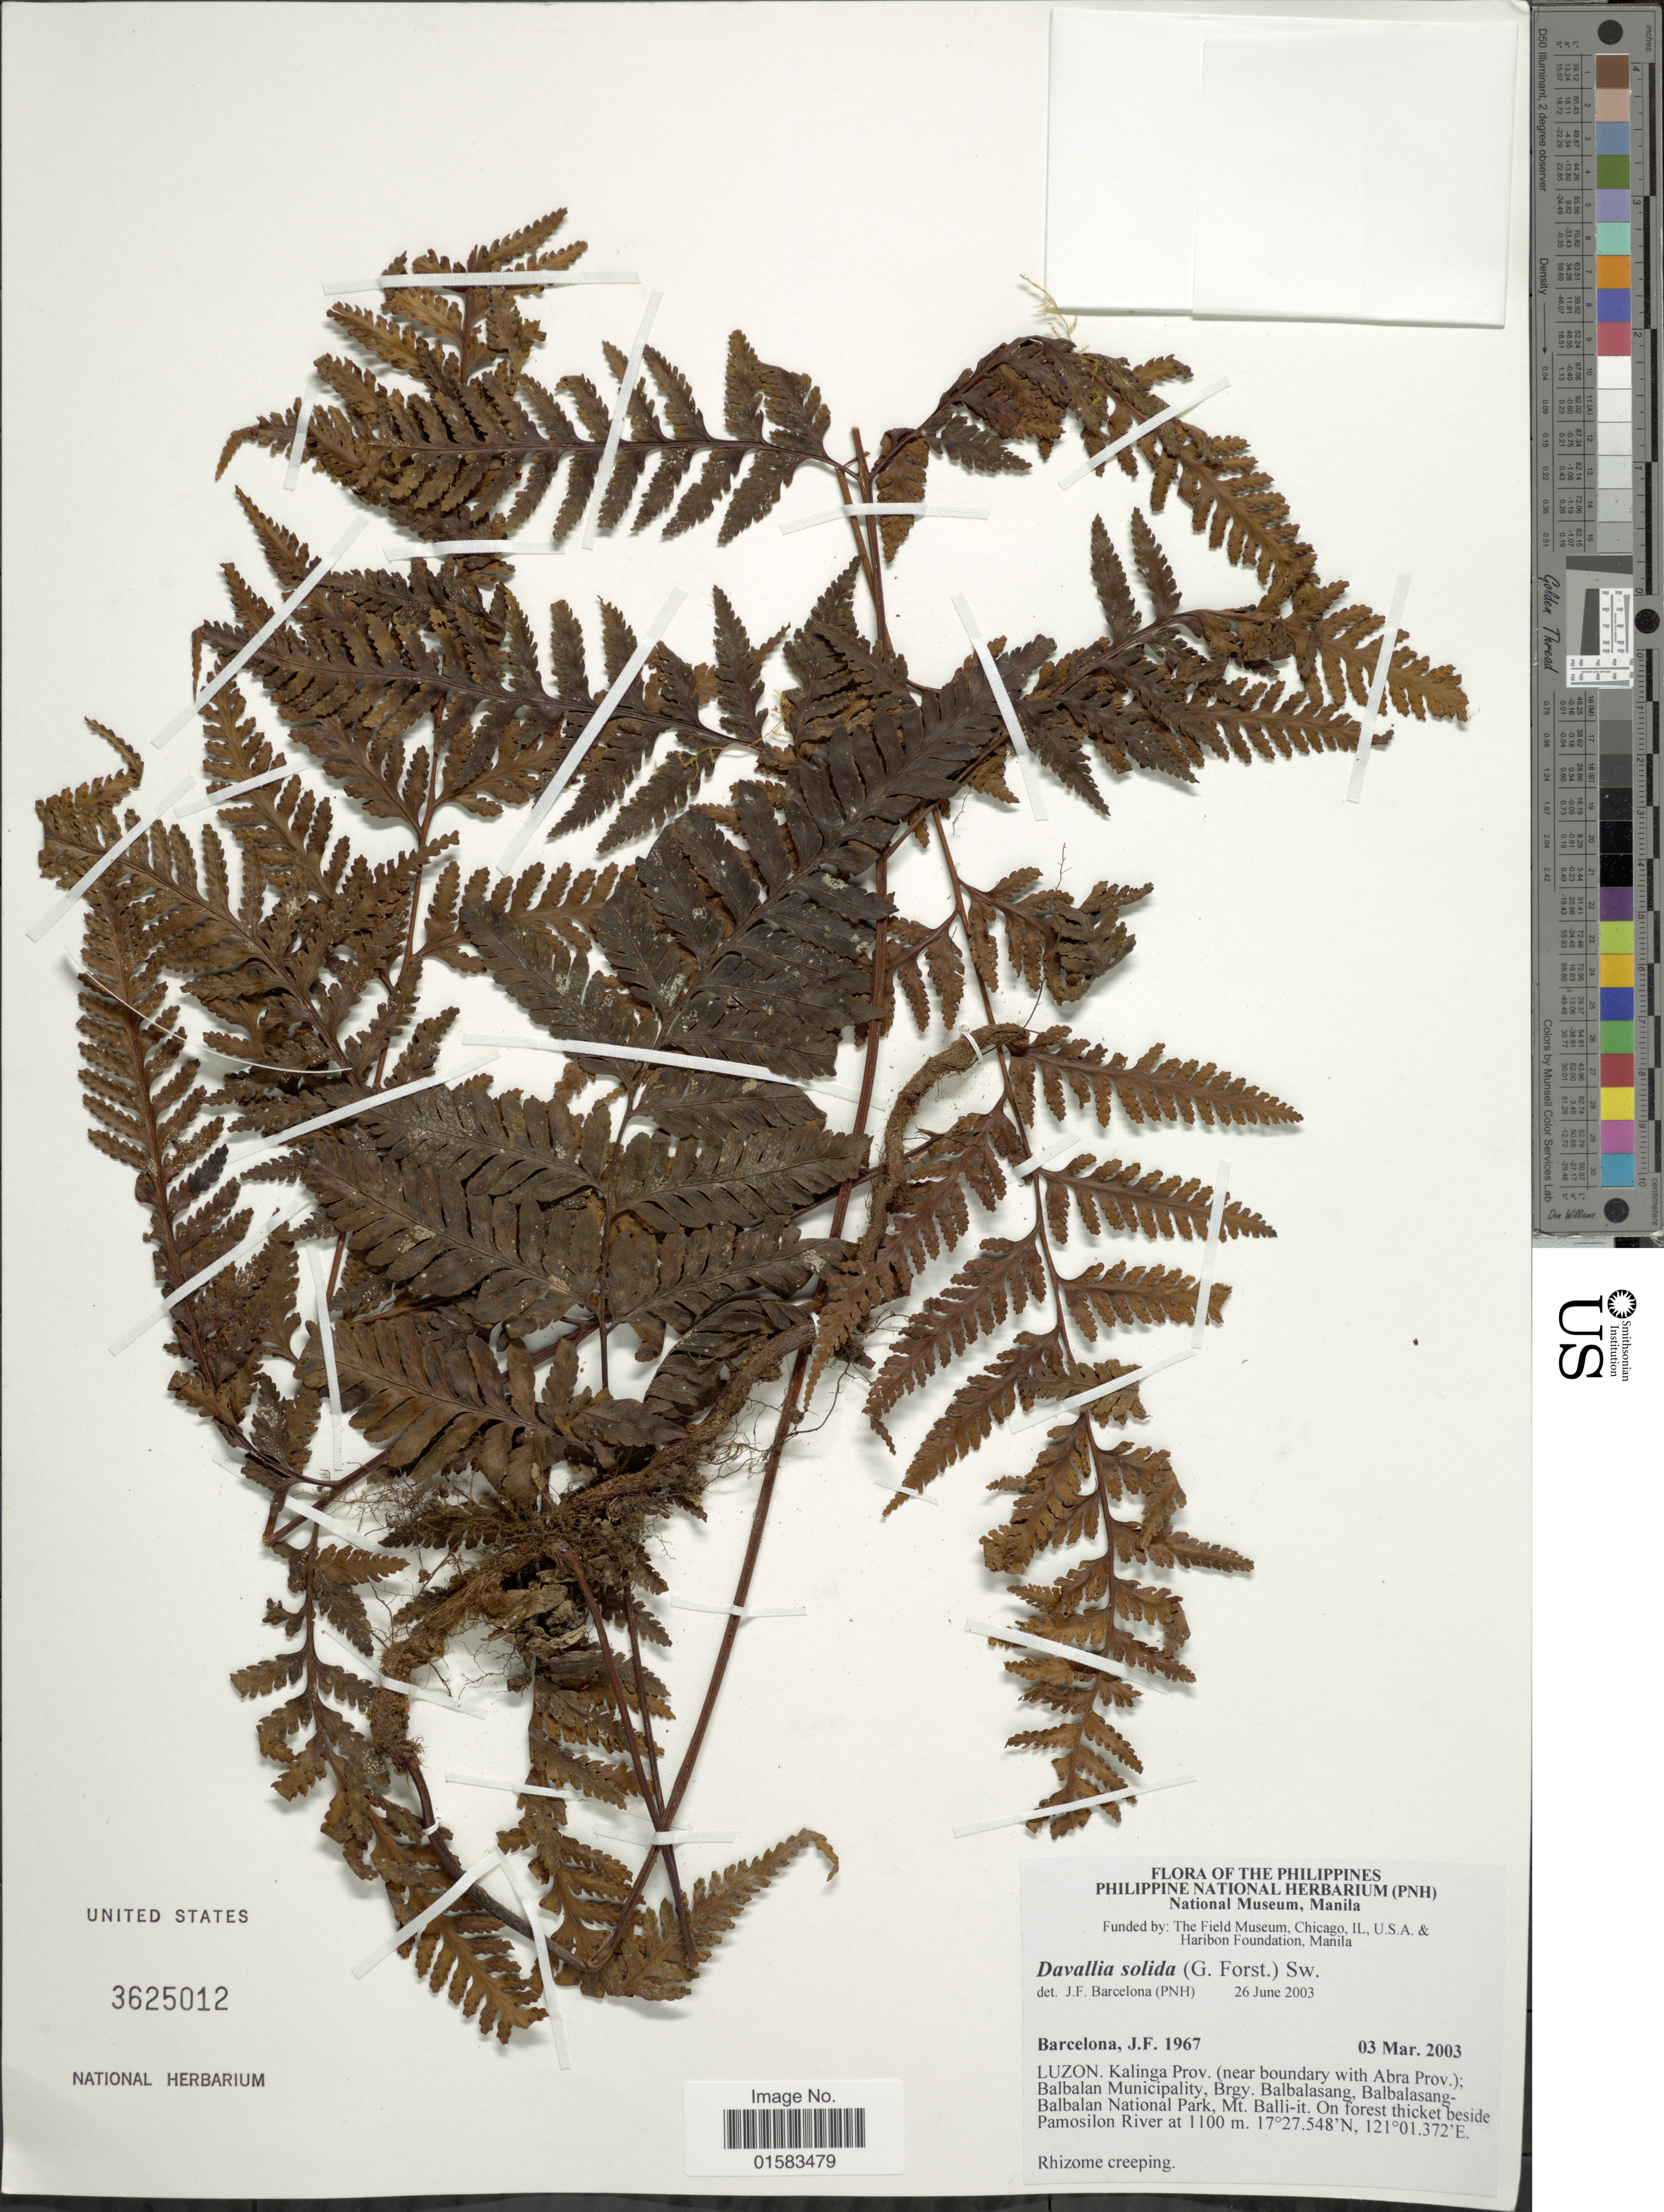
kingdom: Plantae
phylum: Tracheophyta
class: Polypodiopsida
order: Polypodiales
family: Davalliaceae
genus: Davallia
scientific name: Davallia solida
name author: (G. Forst.) Sw.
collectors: J. F. Barcelona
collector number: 1967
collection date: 2003-03-03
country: Philippines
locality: Luzon, Kalinga Prov.(near boundary with Abra Prov.), Balbalan Municipality, Brgy, Balbalasang, Balbalasang Balbalan National Park, Mt. Balli-it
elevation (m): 1100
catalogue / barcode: US 3625012